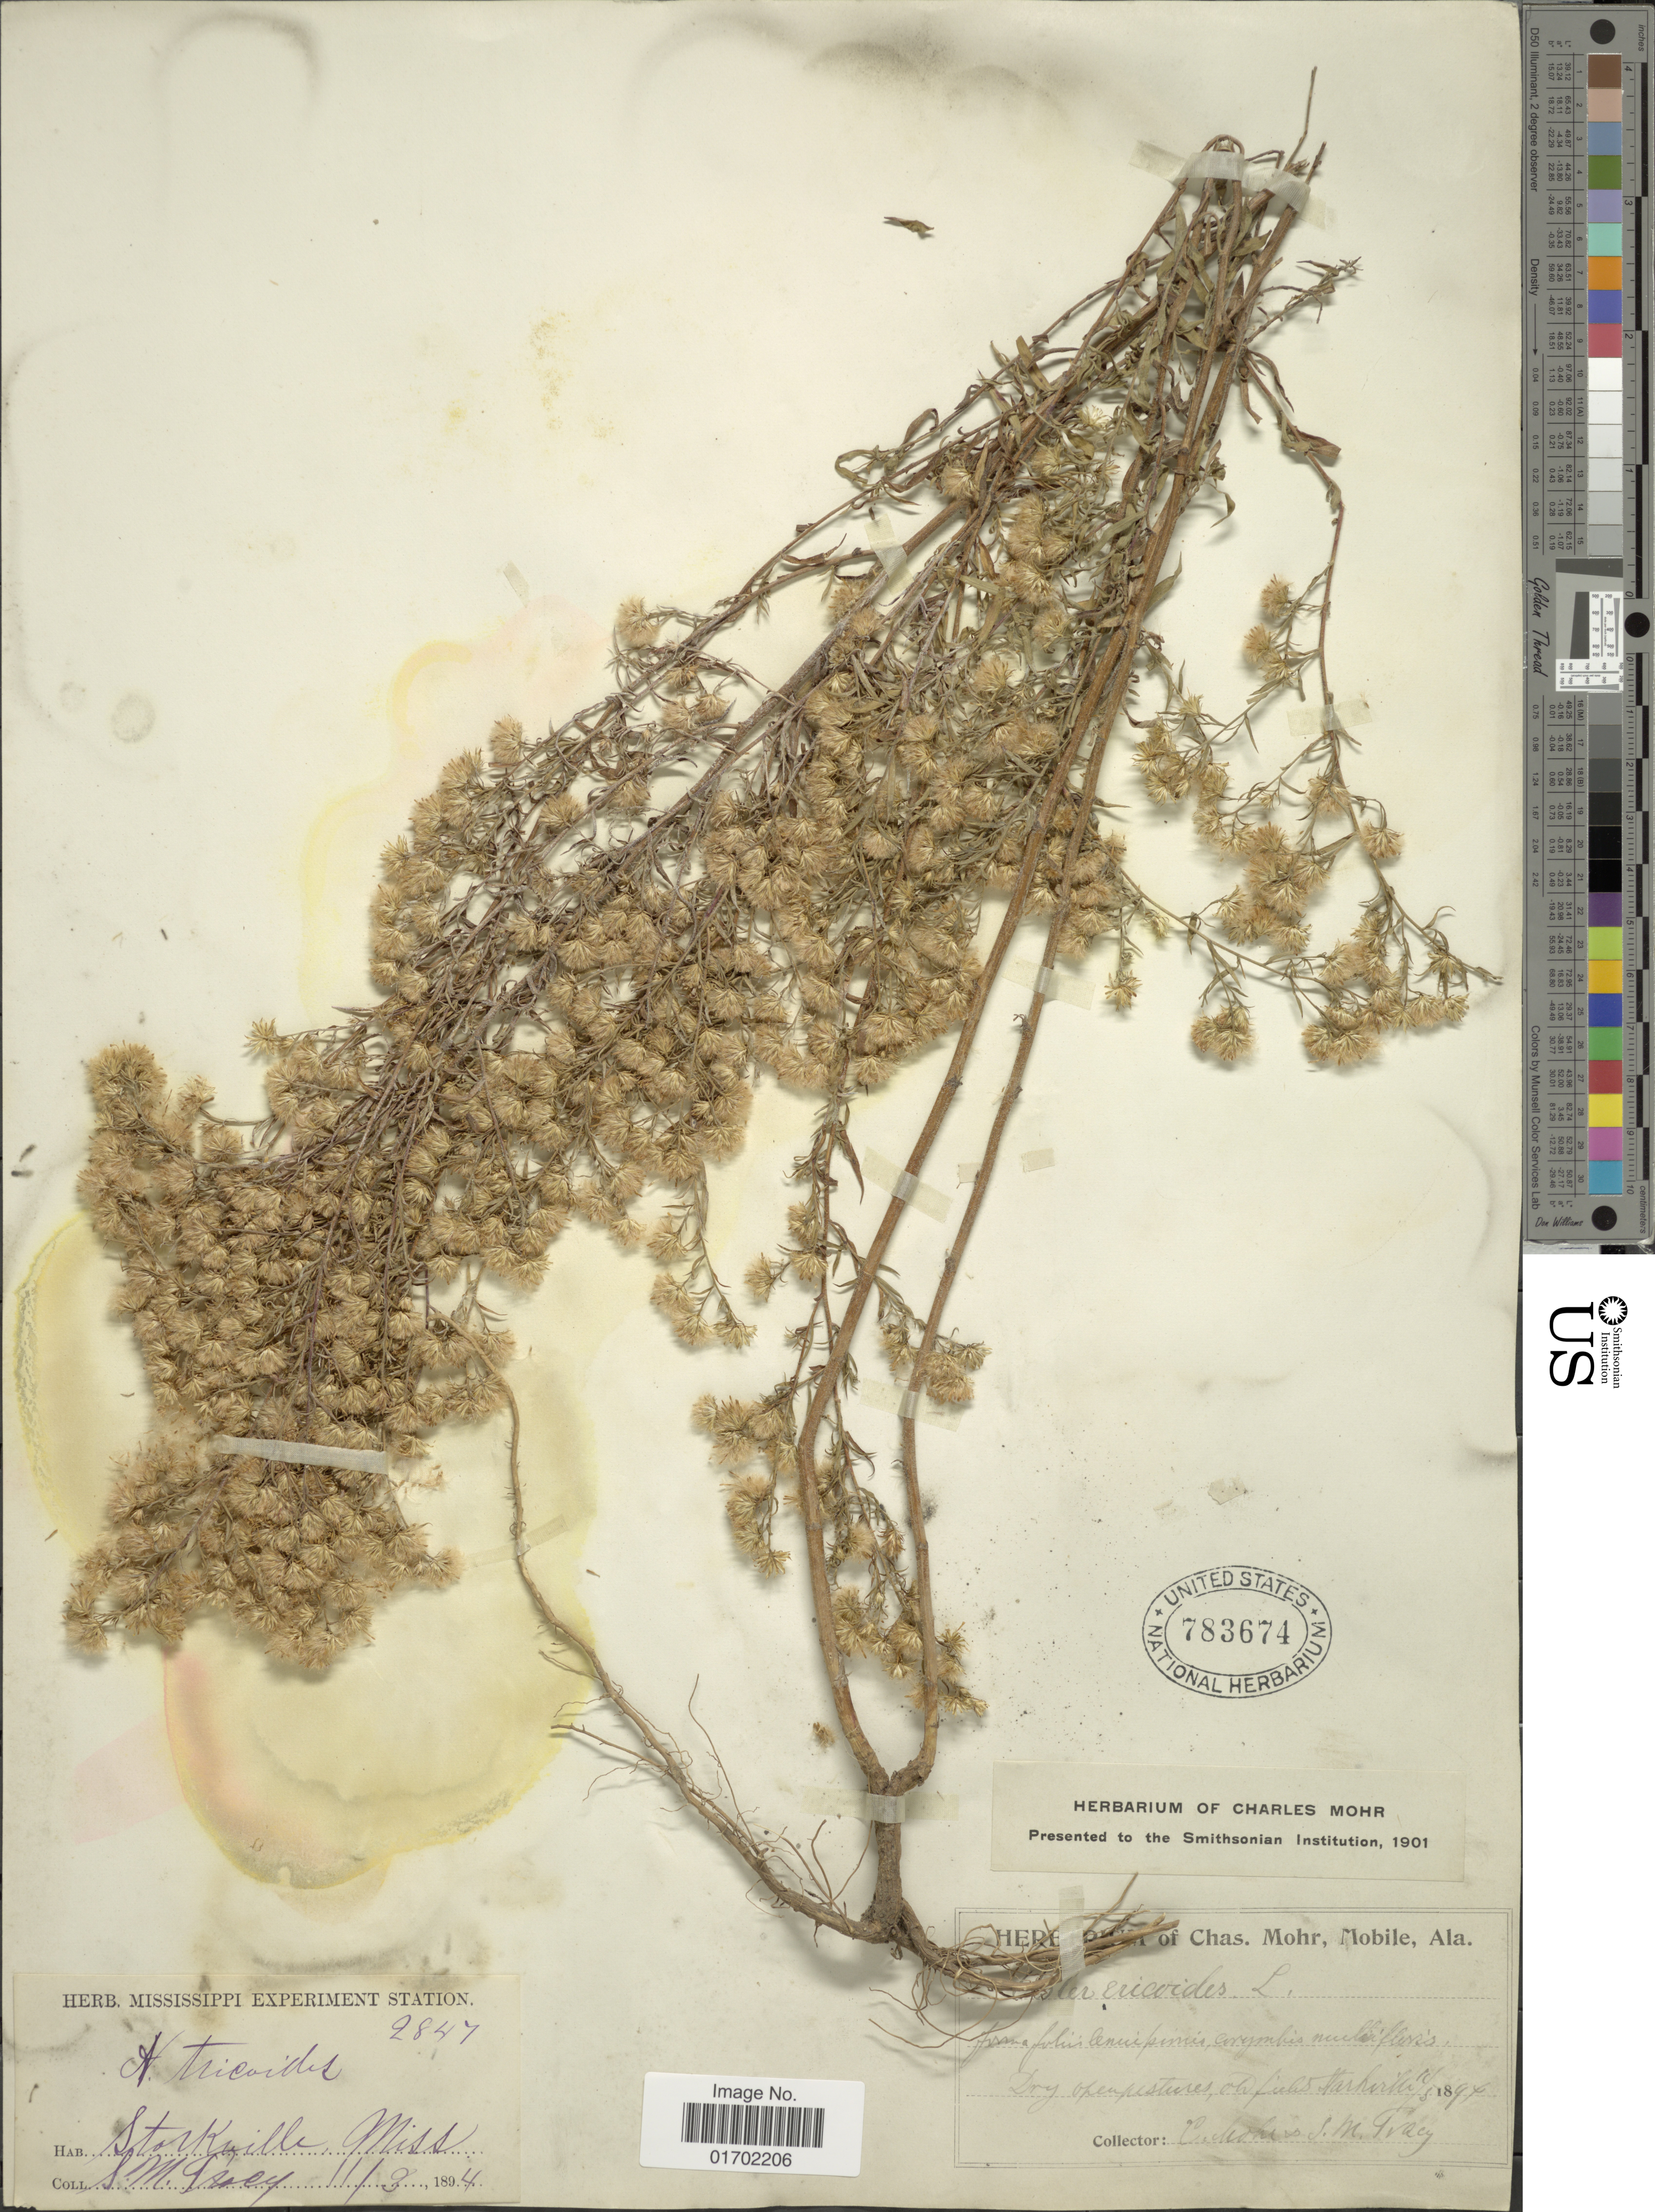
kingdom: Plantae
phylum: Tracheophyta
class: Magnoliopsida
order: Asterales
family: Asteraceae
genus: Symphyotrichum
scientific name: Symphyotrichum pilosum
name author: (Willd.) G.L. Nesom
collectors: Mohr, C. T. (herbarium) & S. M. Tracy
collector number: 2847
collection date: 1894-11-05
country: United States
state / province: Mississippi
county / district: Oktibbeha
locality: Starkville.